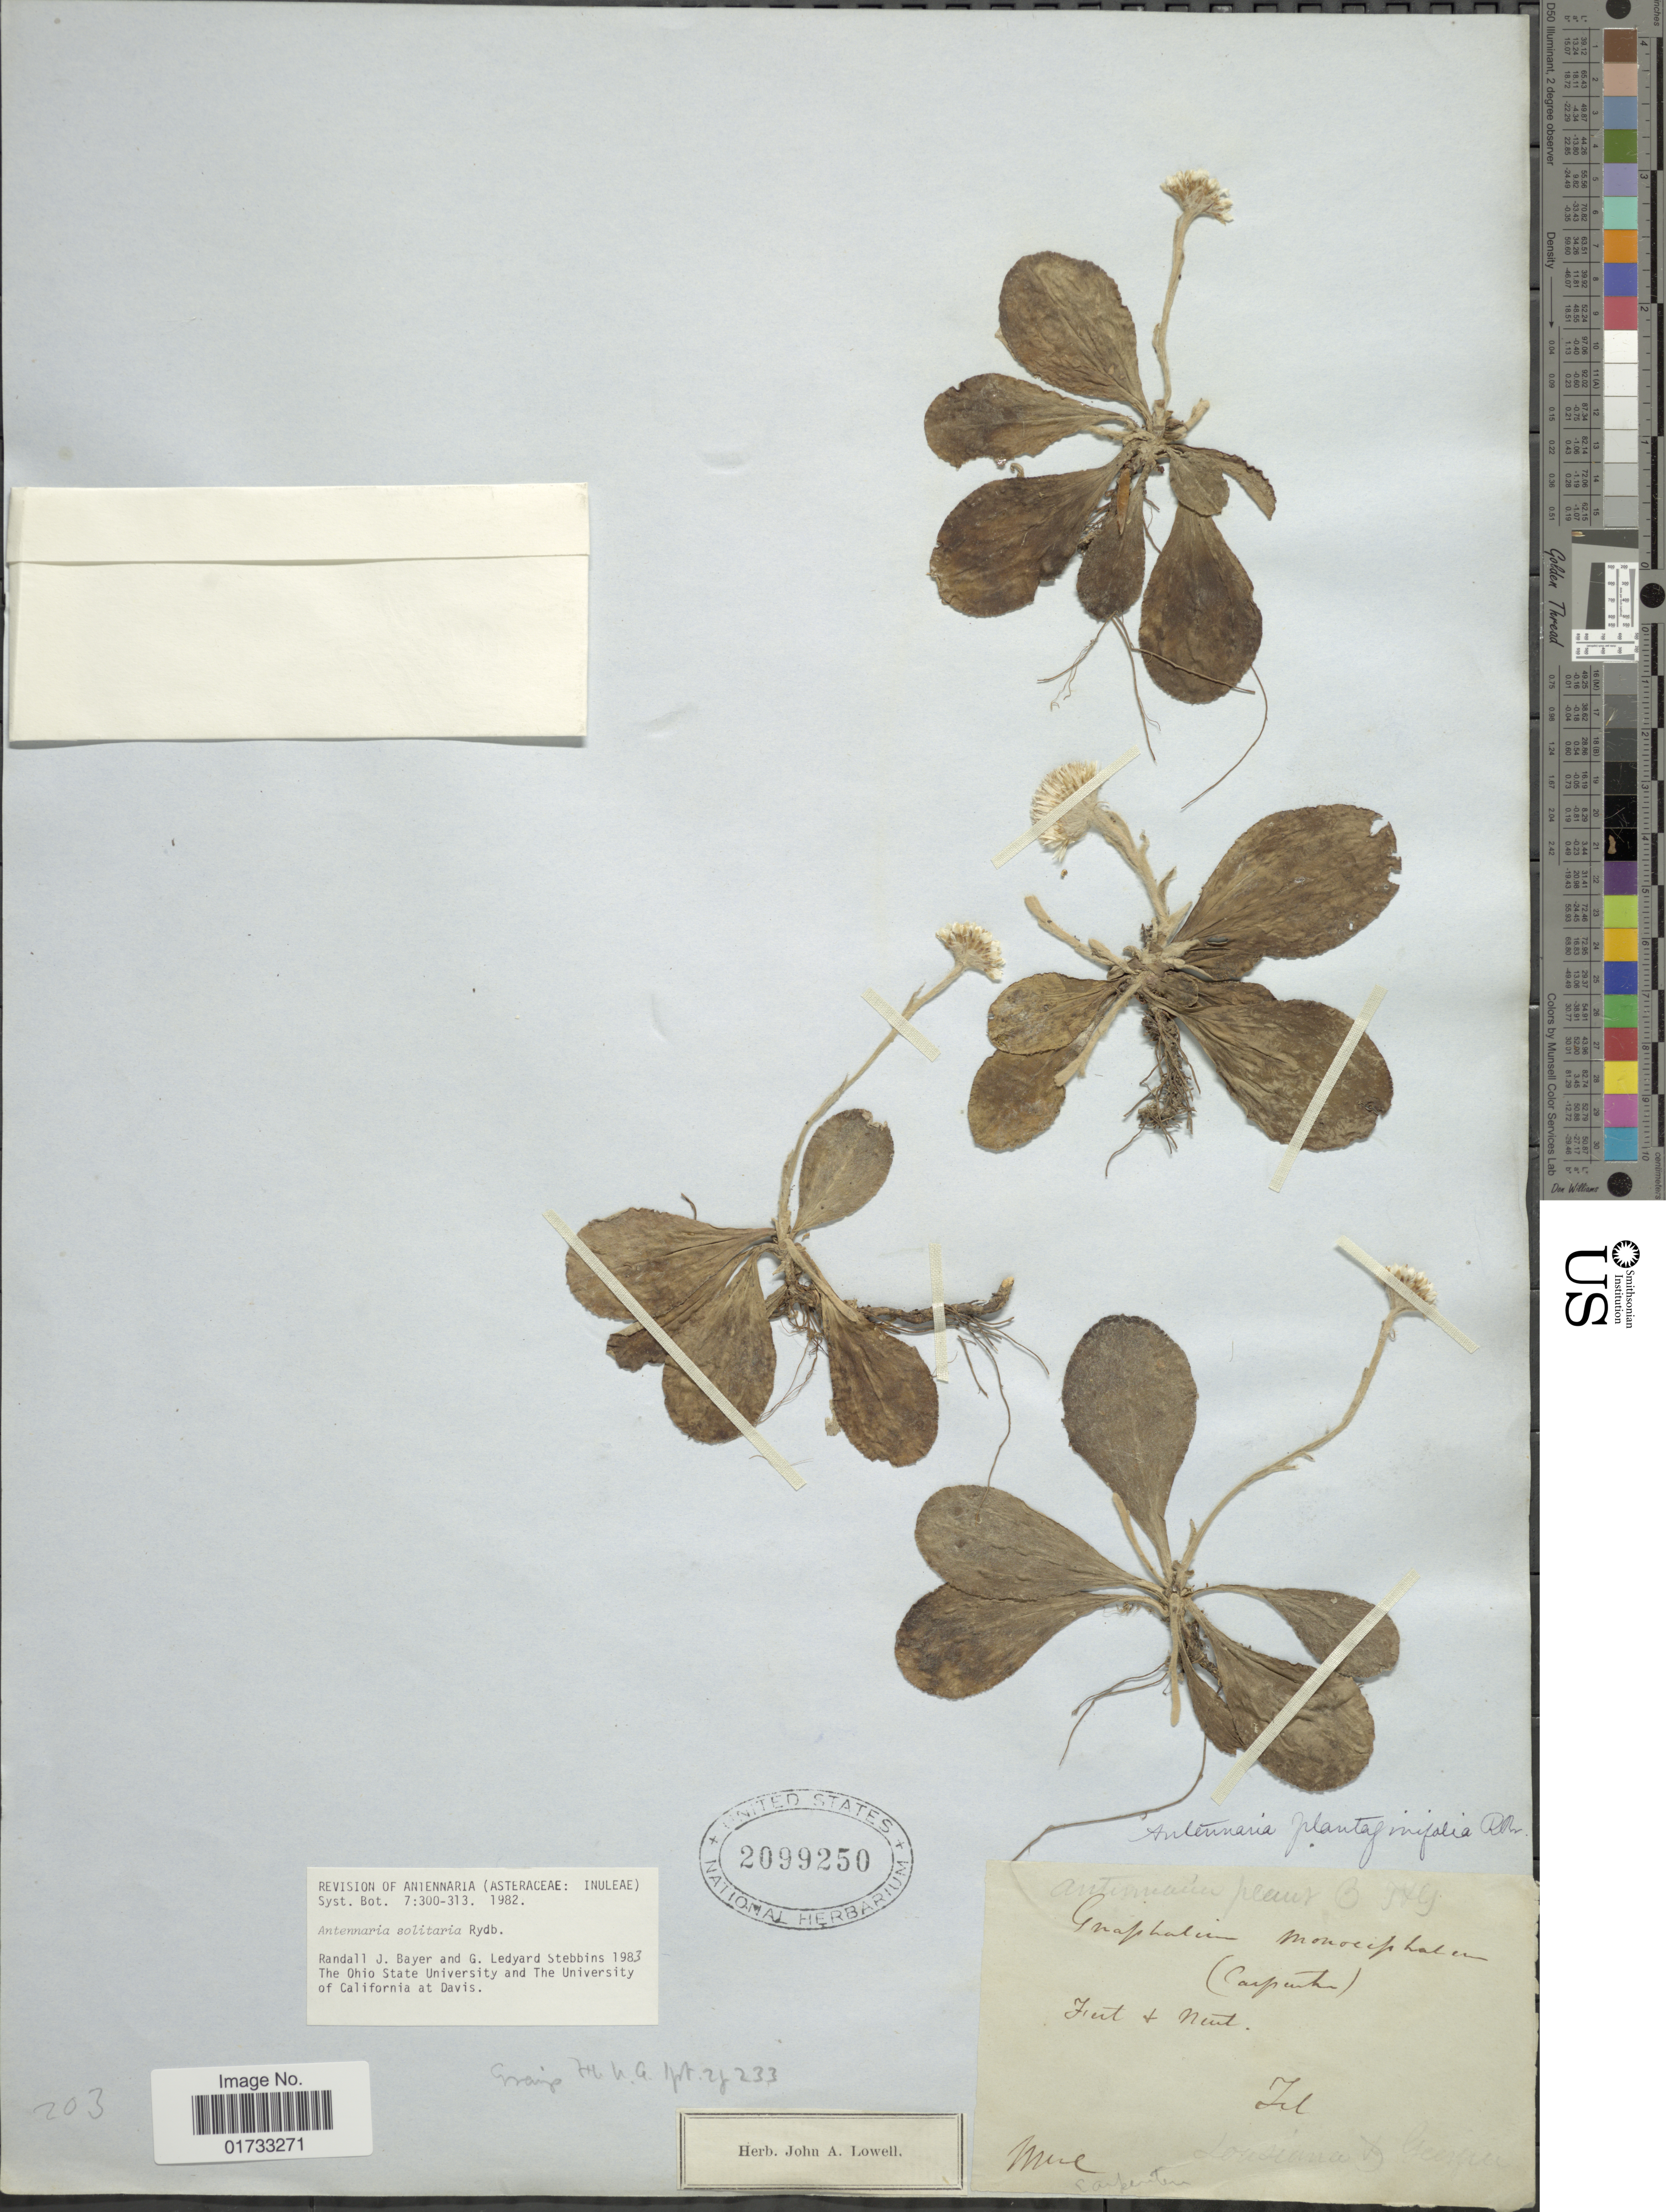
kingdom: Plantae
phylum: Tracheophyta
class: Magnoliopsida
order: Asterales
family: Asteraceae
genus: Antennaria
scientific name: Antennaria solitaria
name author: Rydb.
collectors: R. Bayer & G. L. Stebbins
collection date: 1983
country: United States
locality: Lousiana to Georgia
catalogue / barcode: US 2099250